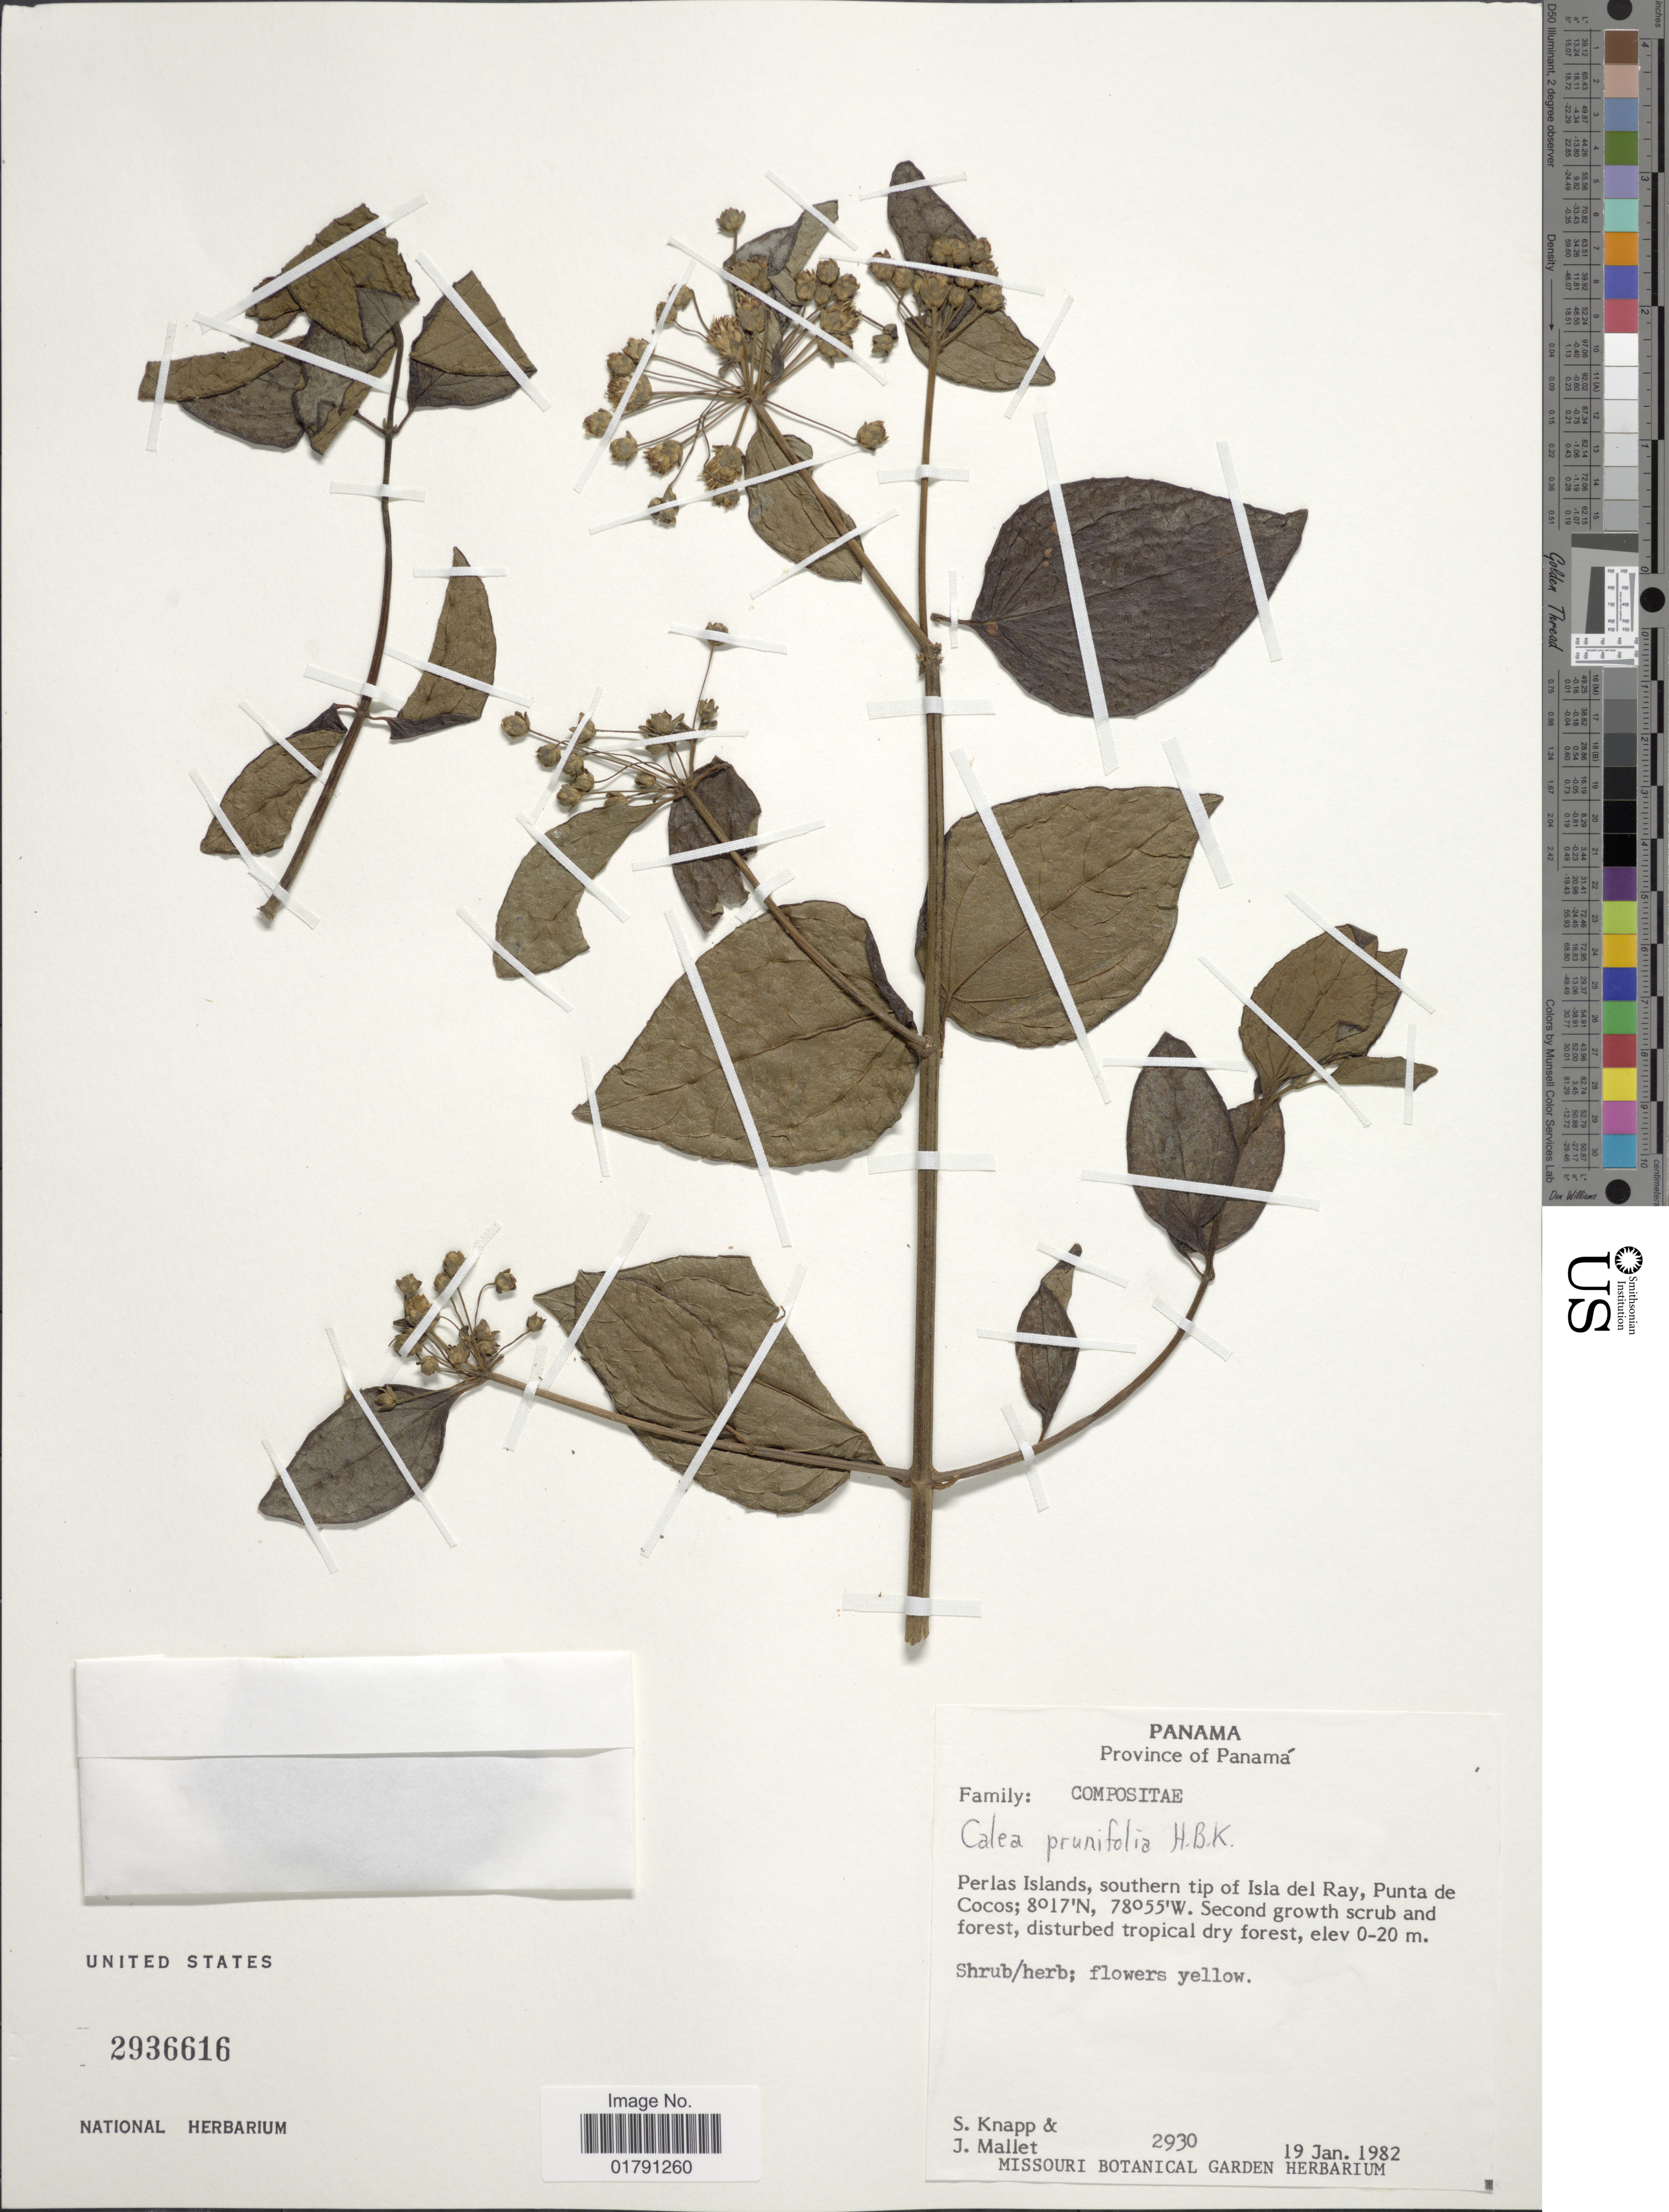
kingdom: Plantae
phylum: Tracheophyta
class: Magnoliopsida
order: Asterales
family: Asteraceae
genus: Calea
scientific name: Calea prunifolia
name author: Kunth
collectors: S. Knapp & J. Mallet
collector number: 2930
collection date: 1982-01-19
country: Panama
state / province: Panamá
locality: Perlas Islands, southern tip of Isla del Ray, Punta de Cocos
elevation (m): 0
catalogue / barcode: US 2936616